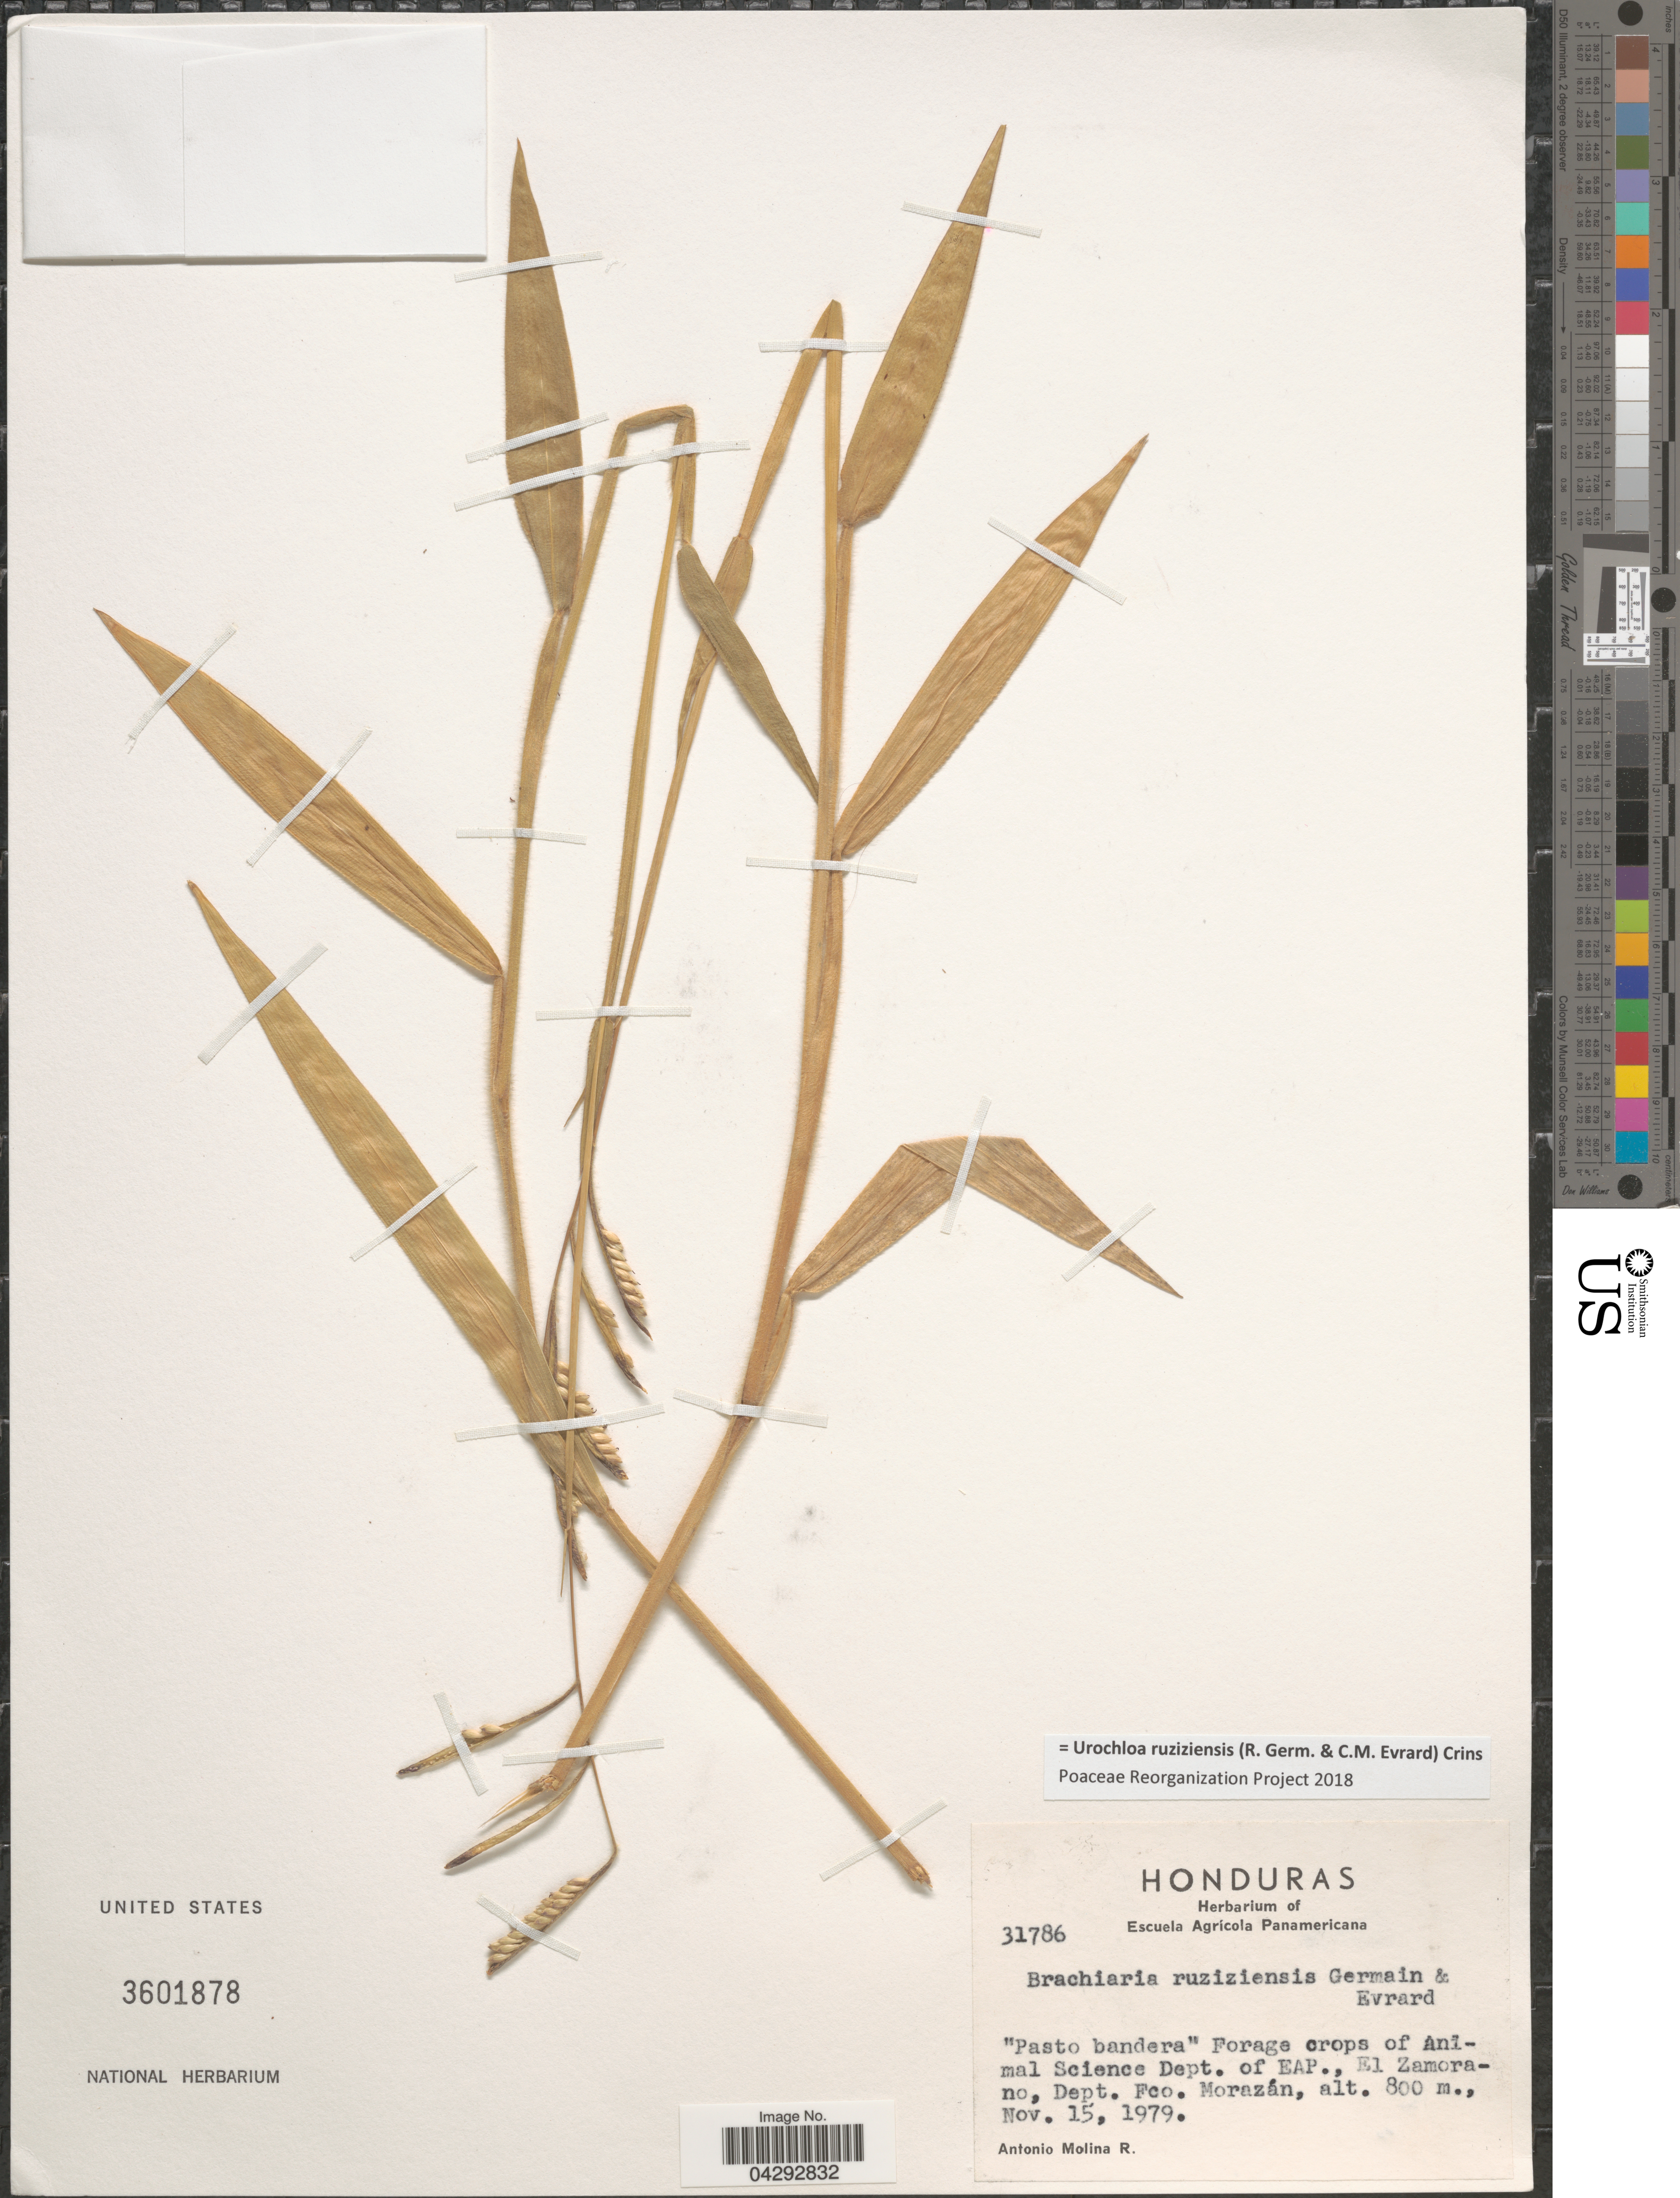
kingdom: Plantae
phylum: Tracheophyta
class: Liliopsida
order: Poales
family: Poaceae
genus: Urochloa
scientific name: Urochloa ruziziensis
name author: (R. Germ. & C.M. Evrard) Crins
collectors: A. Molina R.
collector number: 31786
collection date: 1979-11-15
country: Honduras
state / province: Fco. Morazán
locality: Pasto bandera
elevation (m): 800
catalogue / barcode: US 3601878